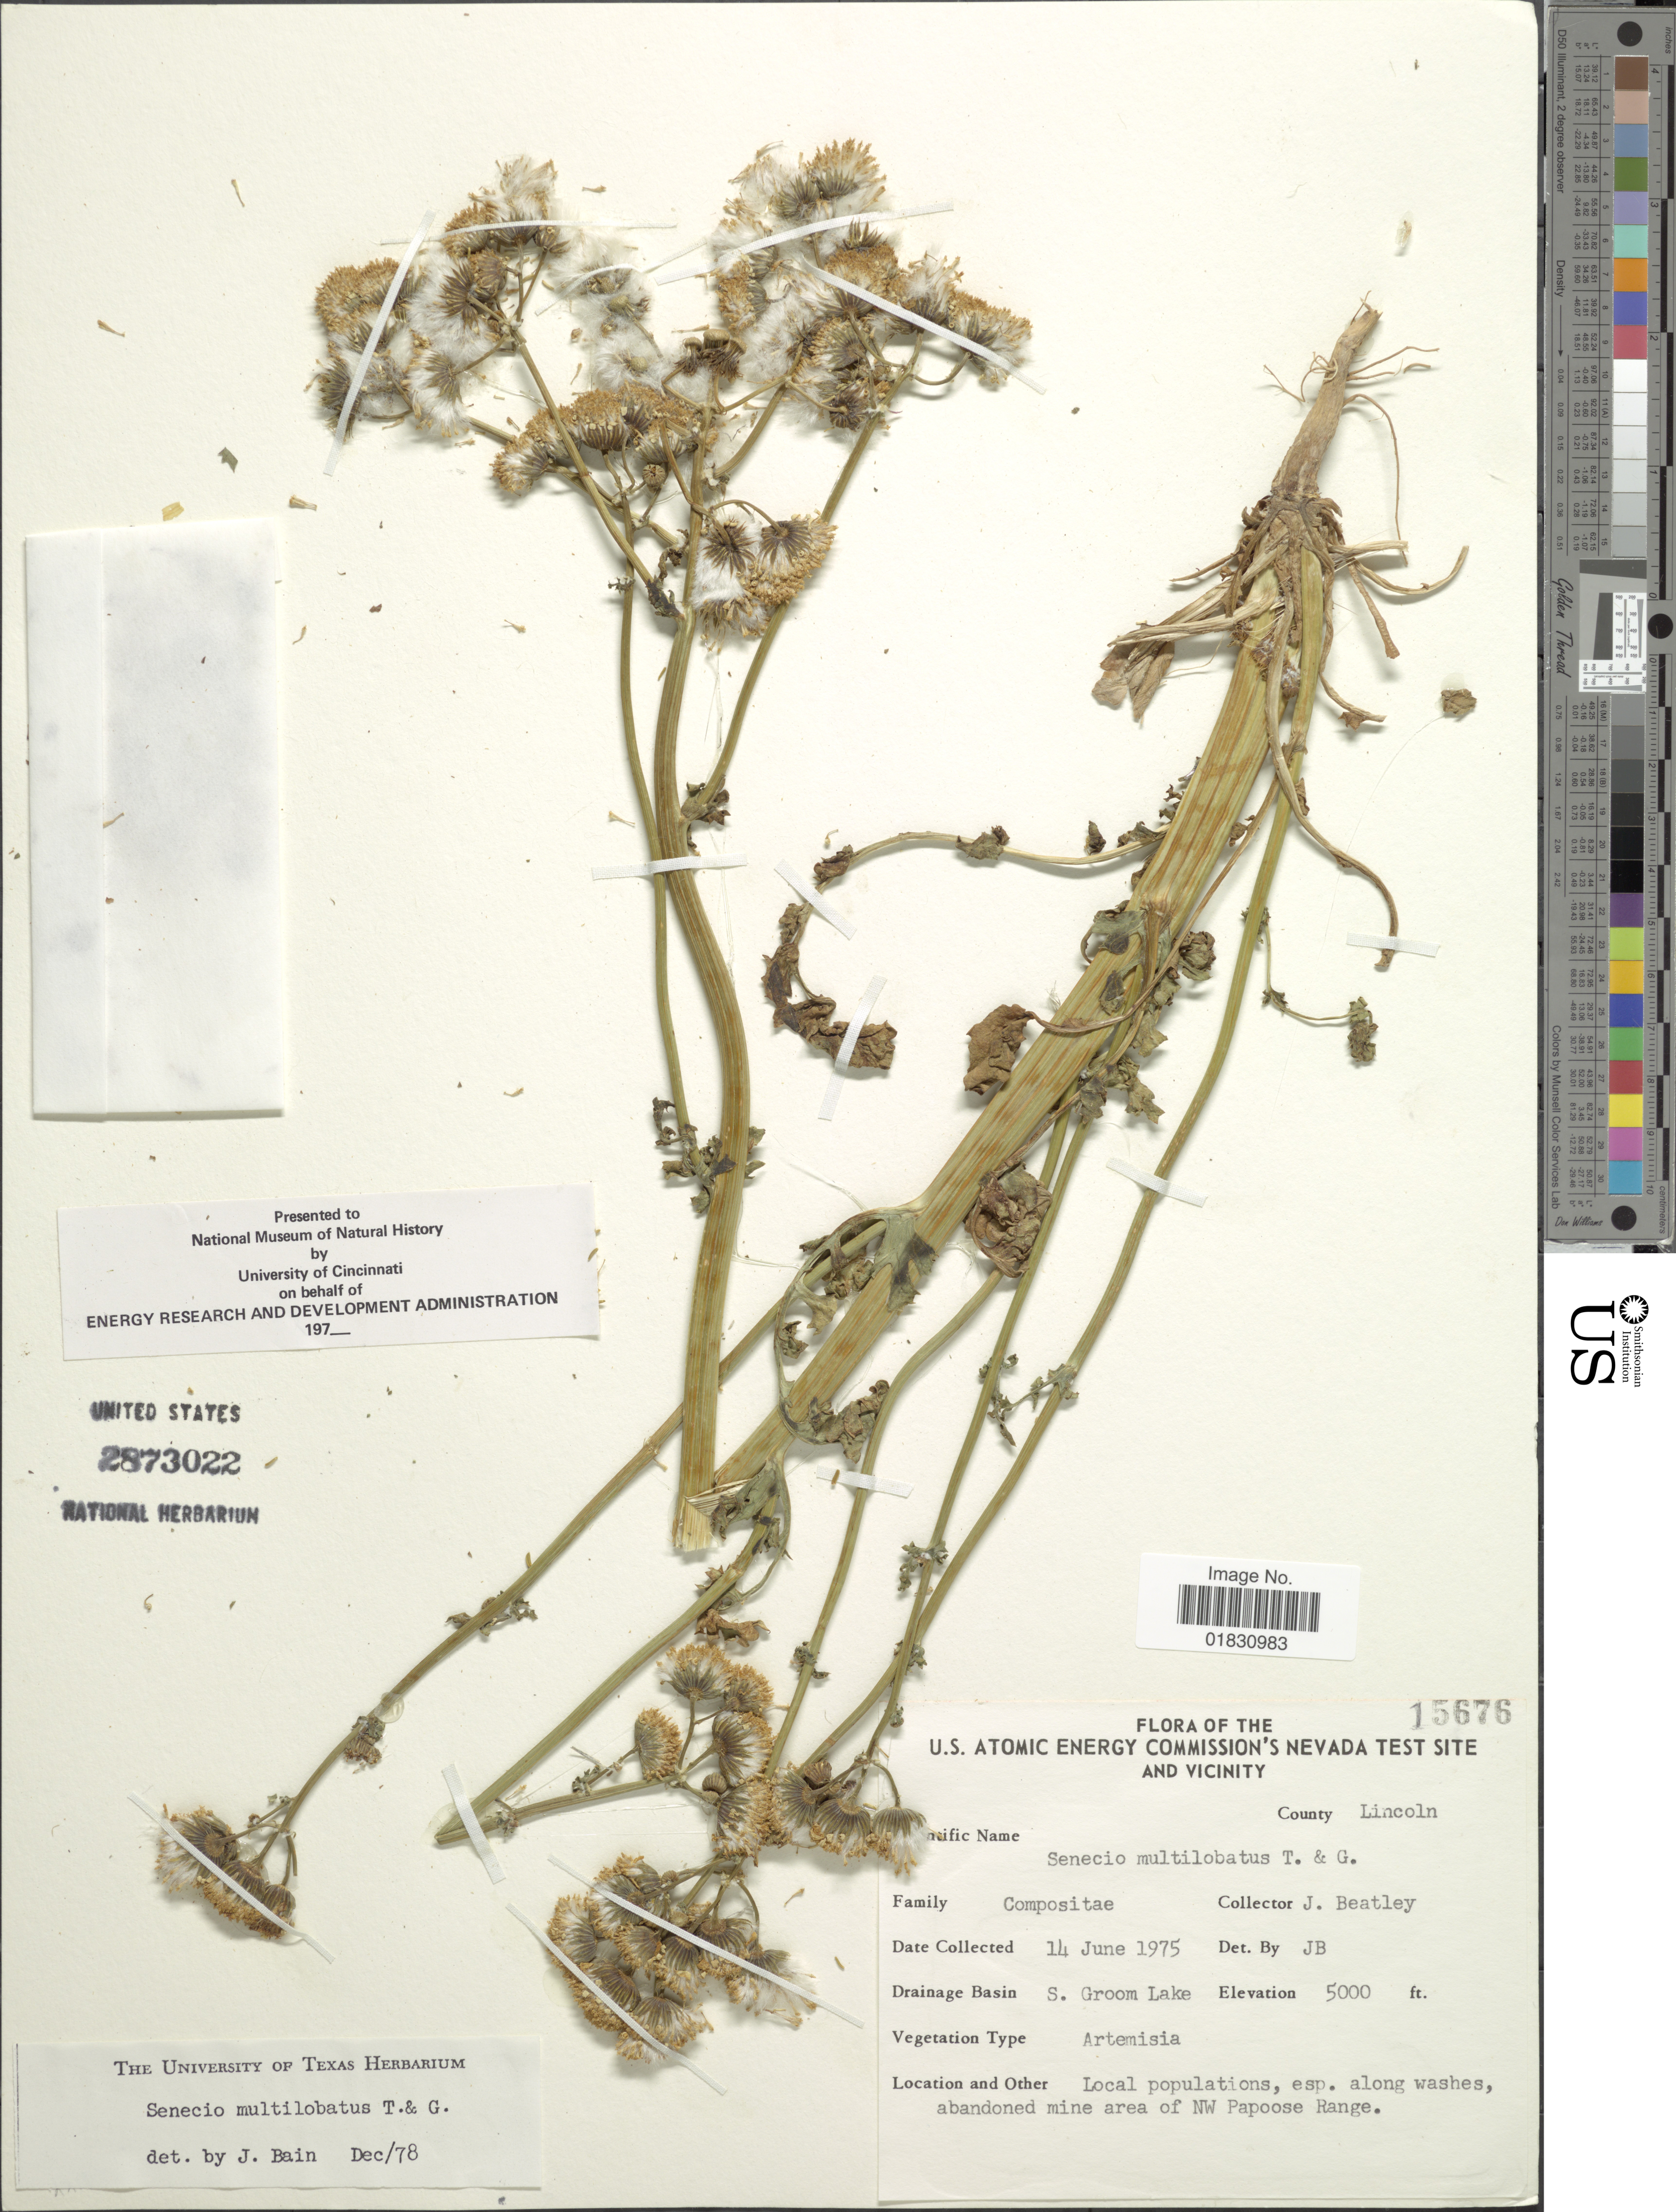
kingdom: Plantae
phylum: Tracheophyta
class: Magnoliopsida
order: Asterales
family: Asteraceae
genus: Packera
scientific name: Packera multilobata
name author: (Torr. & A. Gray) W.A. Weber & Á. Löve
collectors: J. C. Beatley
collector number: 15676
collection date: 1975-06-14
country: United States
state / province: Nevada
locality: U.S. Atomic Energy Commission's Nevada Test Site And Vicinity, County Lincoln, Drainage Basin S. Groom Lake, Local population, esp. along washes, abandoned mine area of NW Papoose Range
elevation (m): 1524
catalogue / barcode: US 2873022